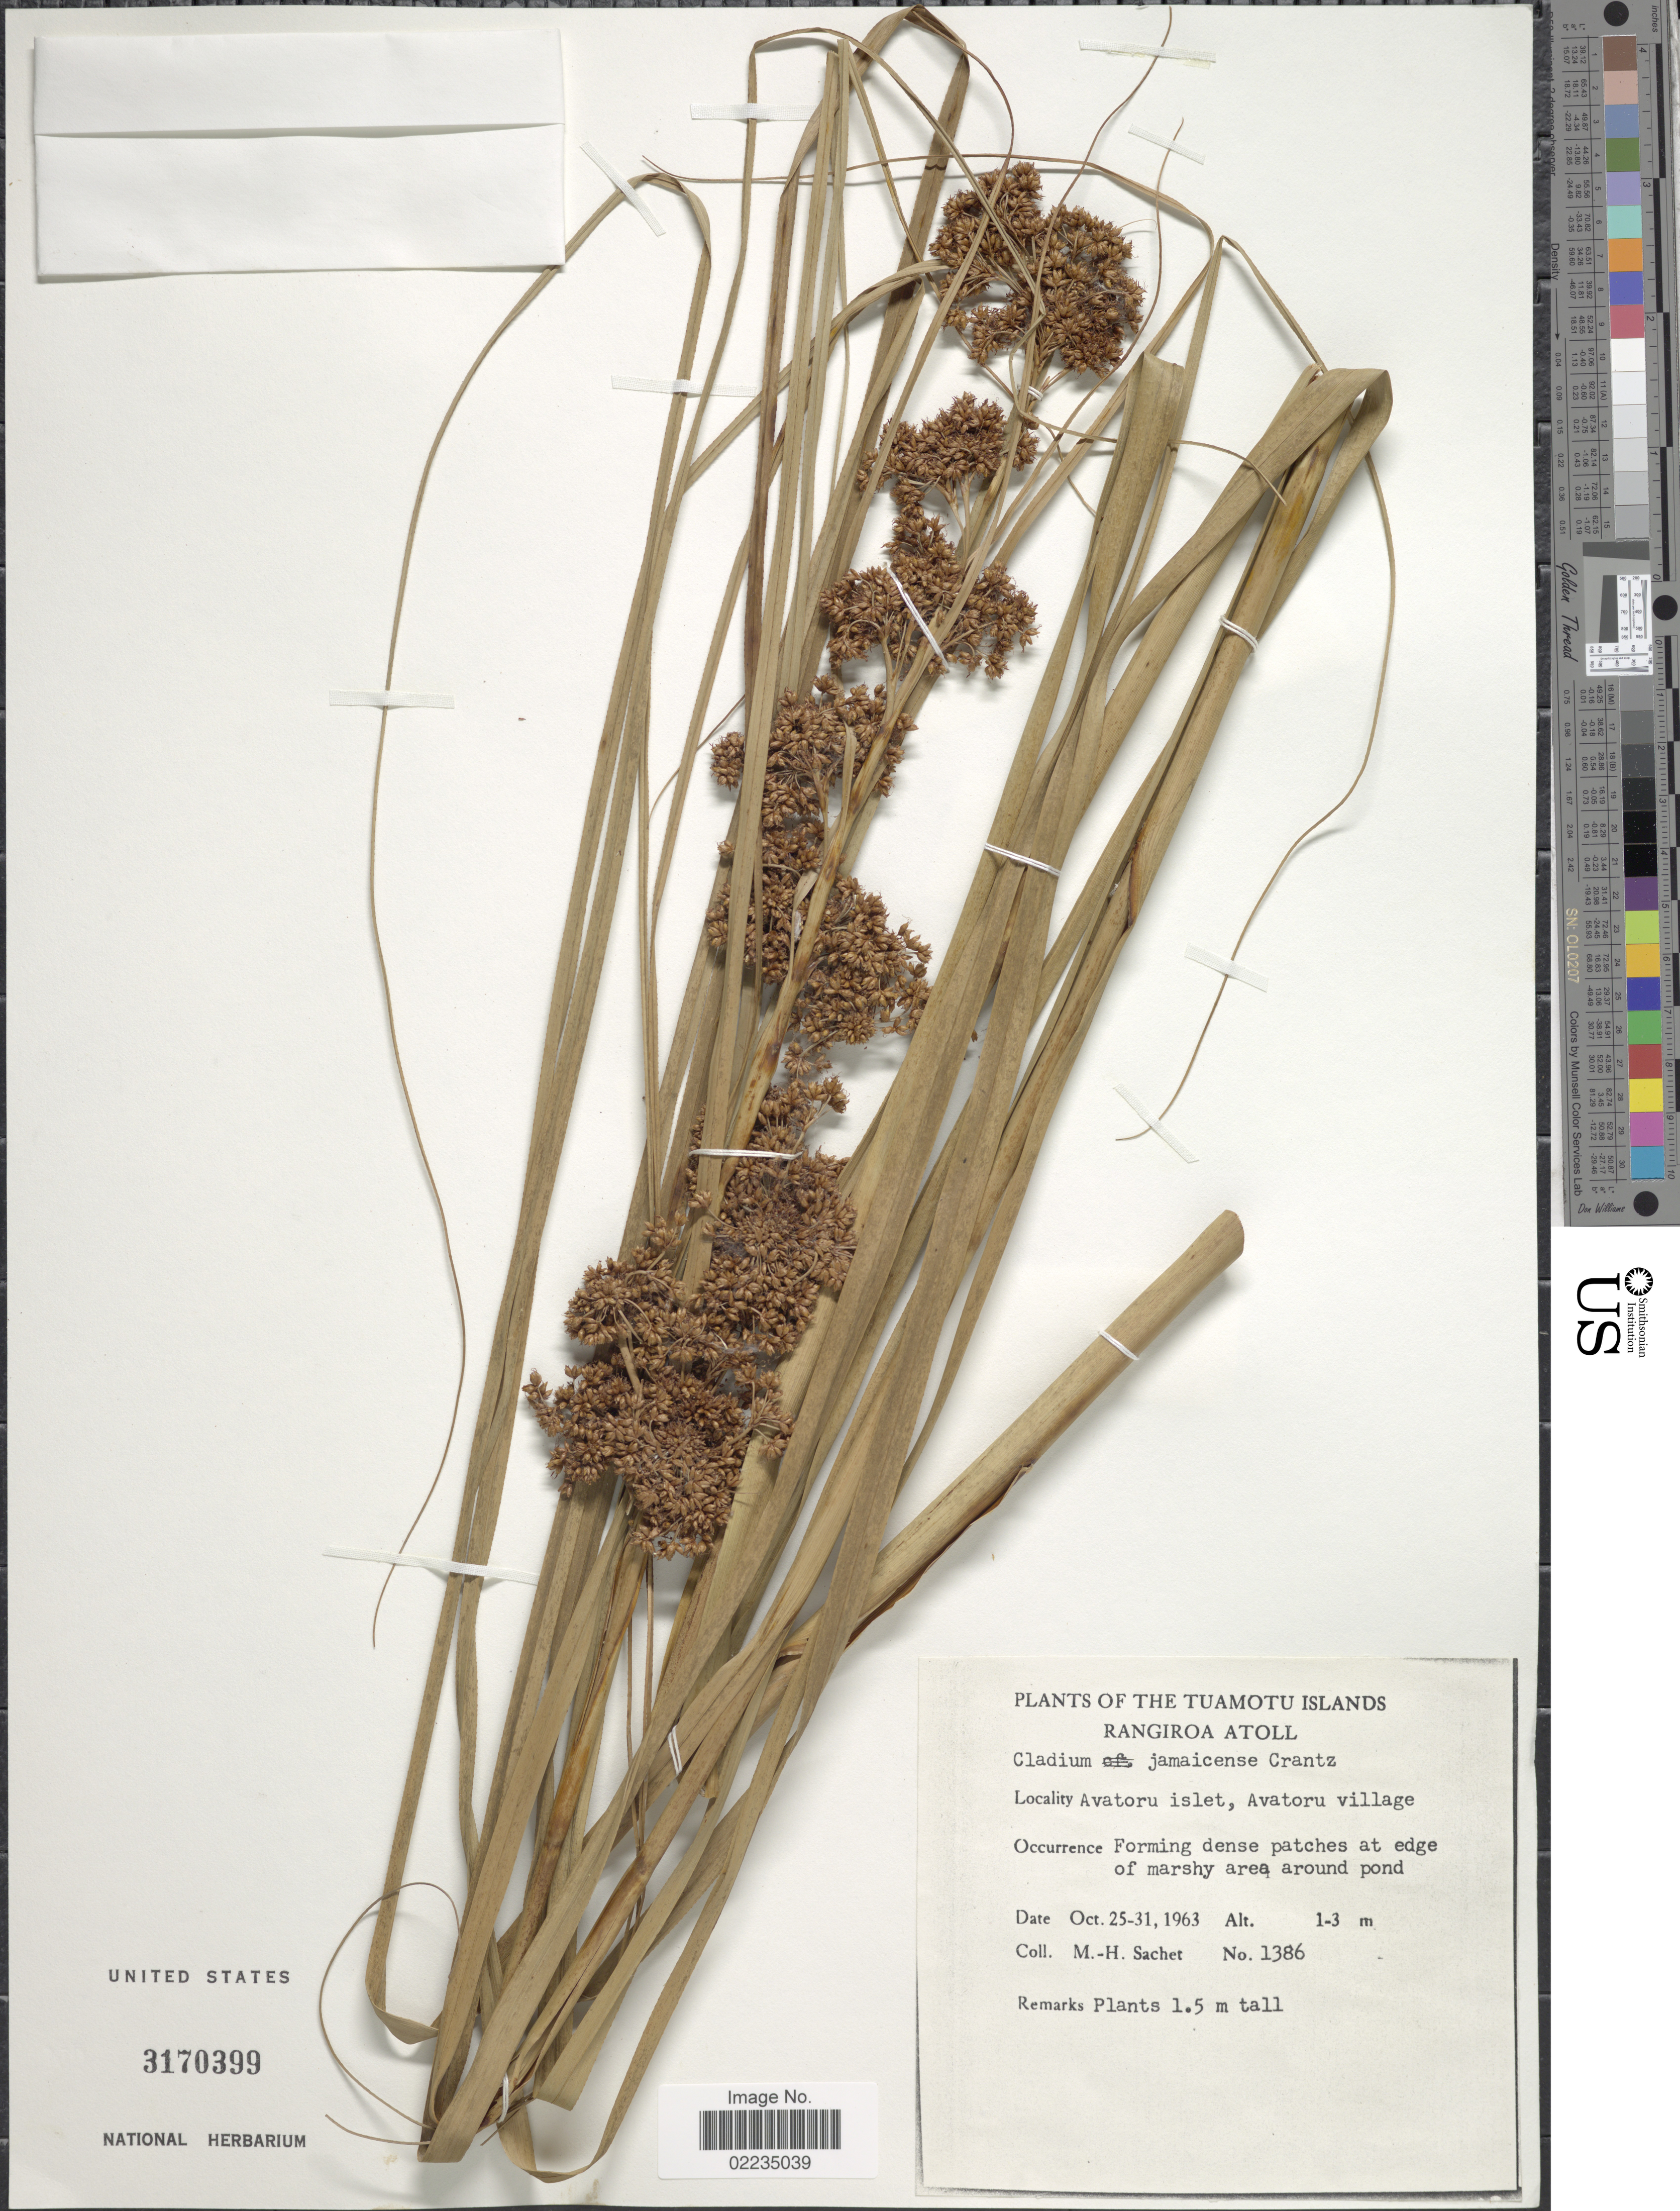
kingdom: Plantae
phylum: Tracheophyta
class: Liliopsida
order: Poales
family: Cyperaceae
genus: Cladium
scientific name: Cladium jamaicense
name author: Crantz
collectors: M.-H. Sachet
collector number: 1386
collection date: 1963-10-25/1963-10-31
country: French Polynesia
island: Rangiroa [Deans] Atoll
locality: The Tuamotu Islands, Rangiroa Atoll, Avatoru islet, Avatoru village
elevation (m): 1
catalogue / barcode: US 3170399